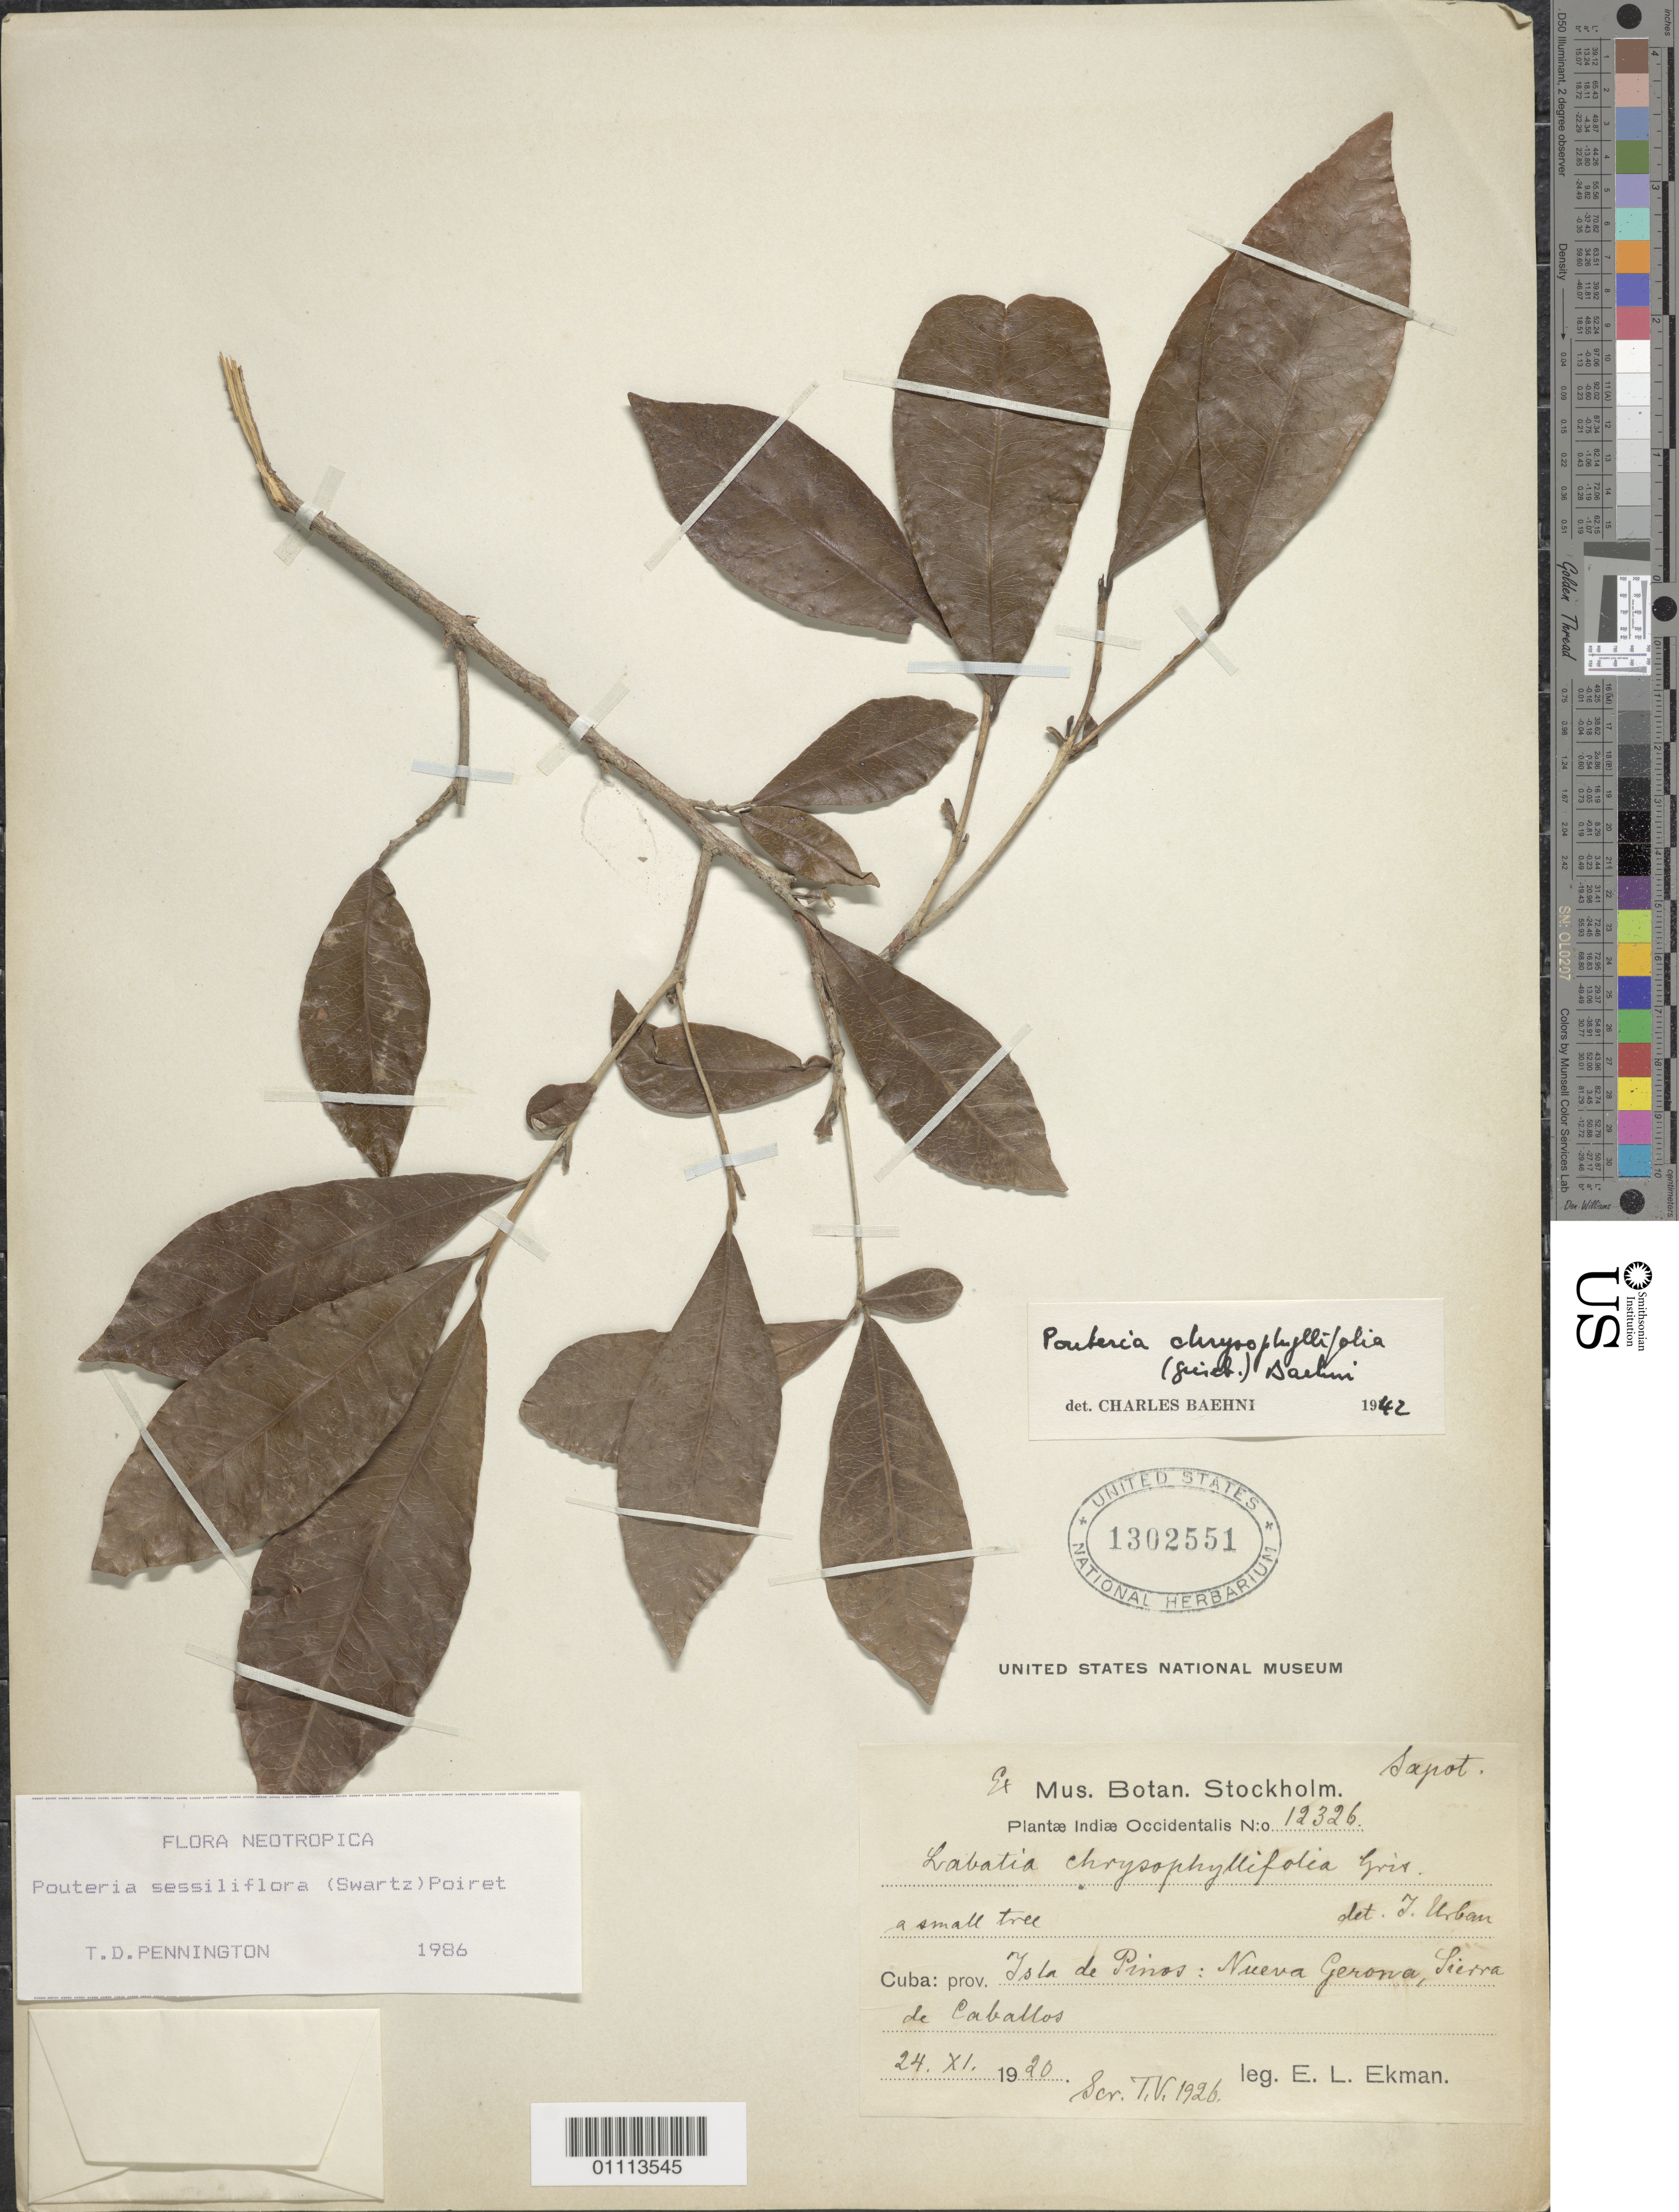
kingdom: Plantae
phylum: Tracheophyta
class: Magnoliopsida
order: Ericales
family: Sapotaceae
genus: Pouteria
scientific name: Pouteria sessiliflora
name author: (Sw.) Poir.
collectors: E. L. Ekman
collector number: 12326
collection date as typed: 24 Nov 1920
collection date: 1920-11-24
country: Cuba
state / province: Isla de La Juventud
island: Isla de la Juventud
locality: Nueva Gerona, Sierra de Caballos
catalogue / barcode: US 1302551